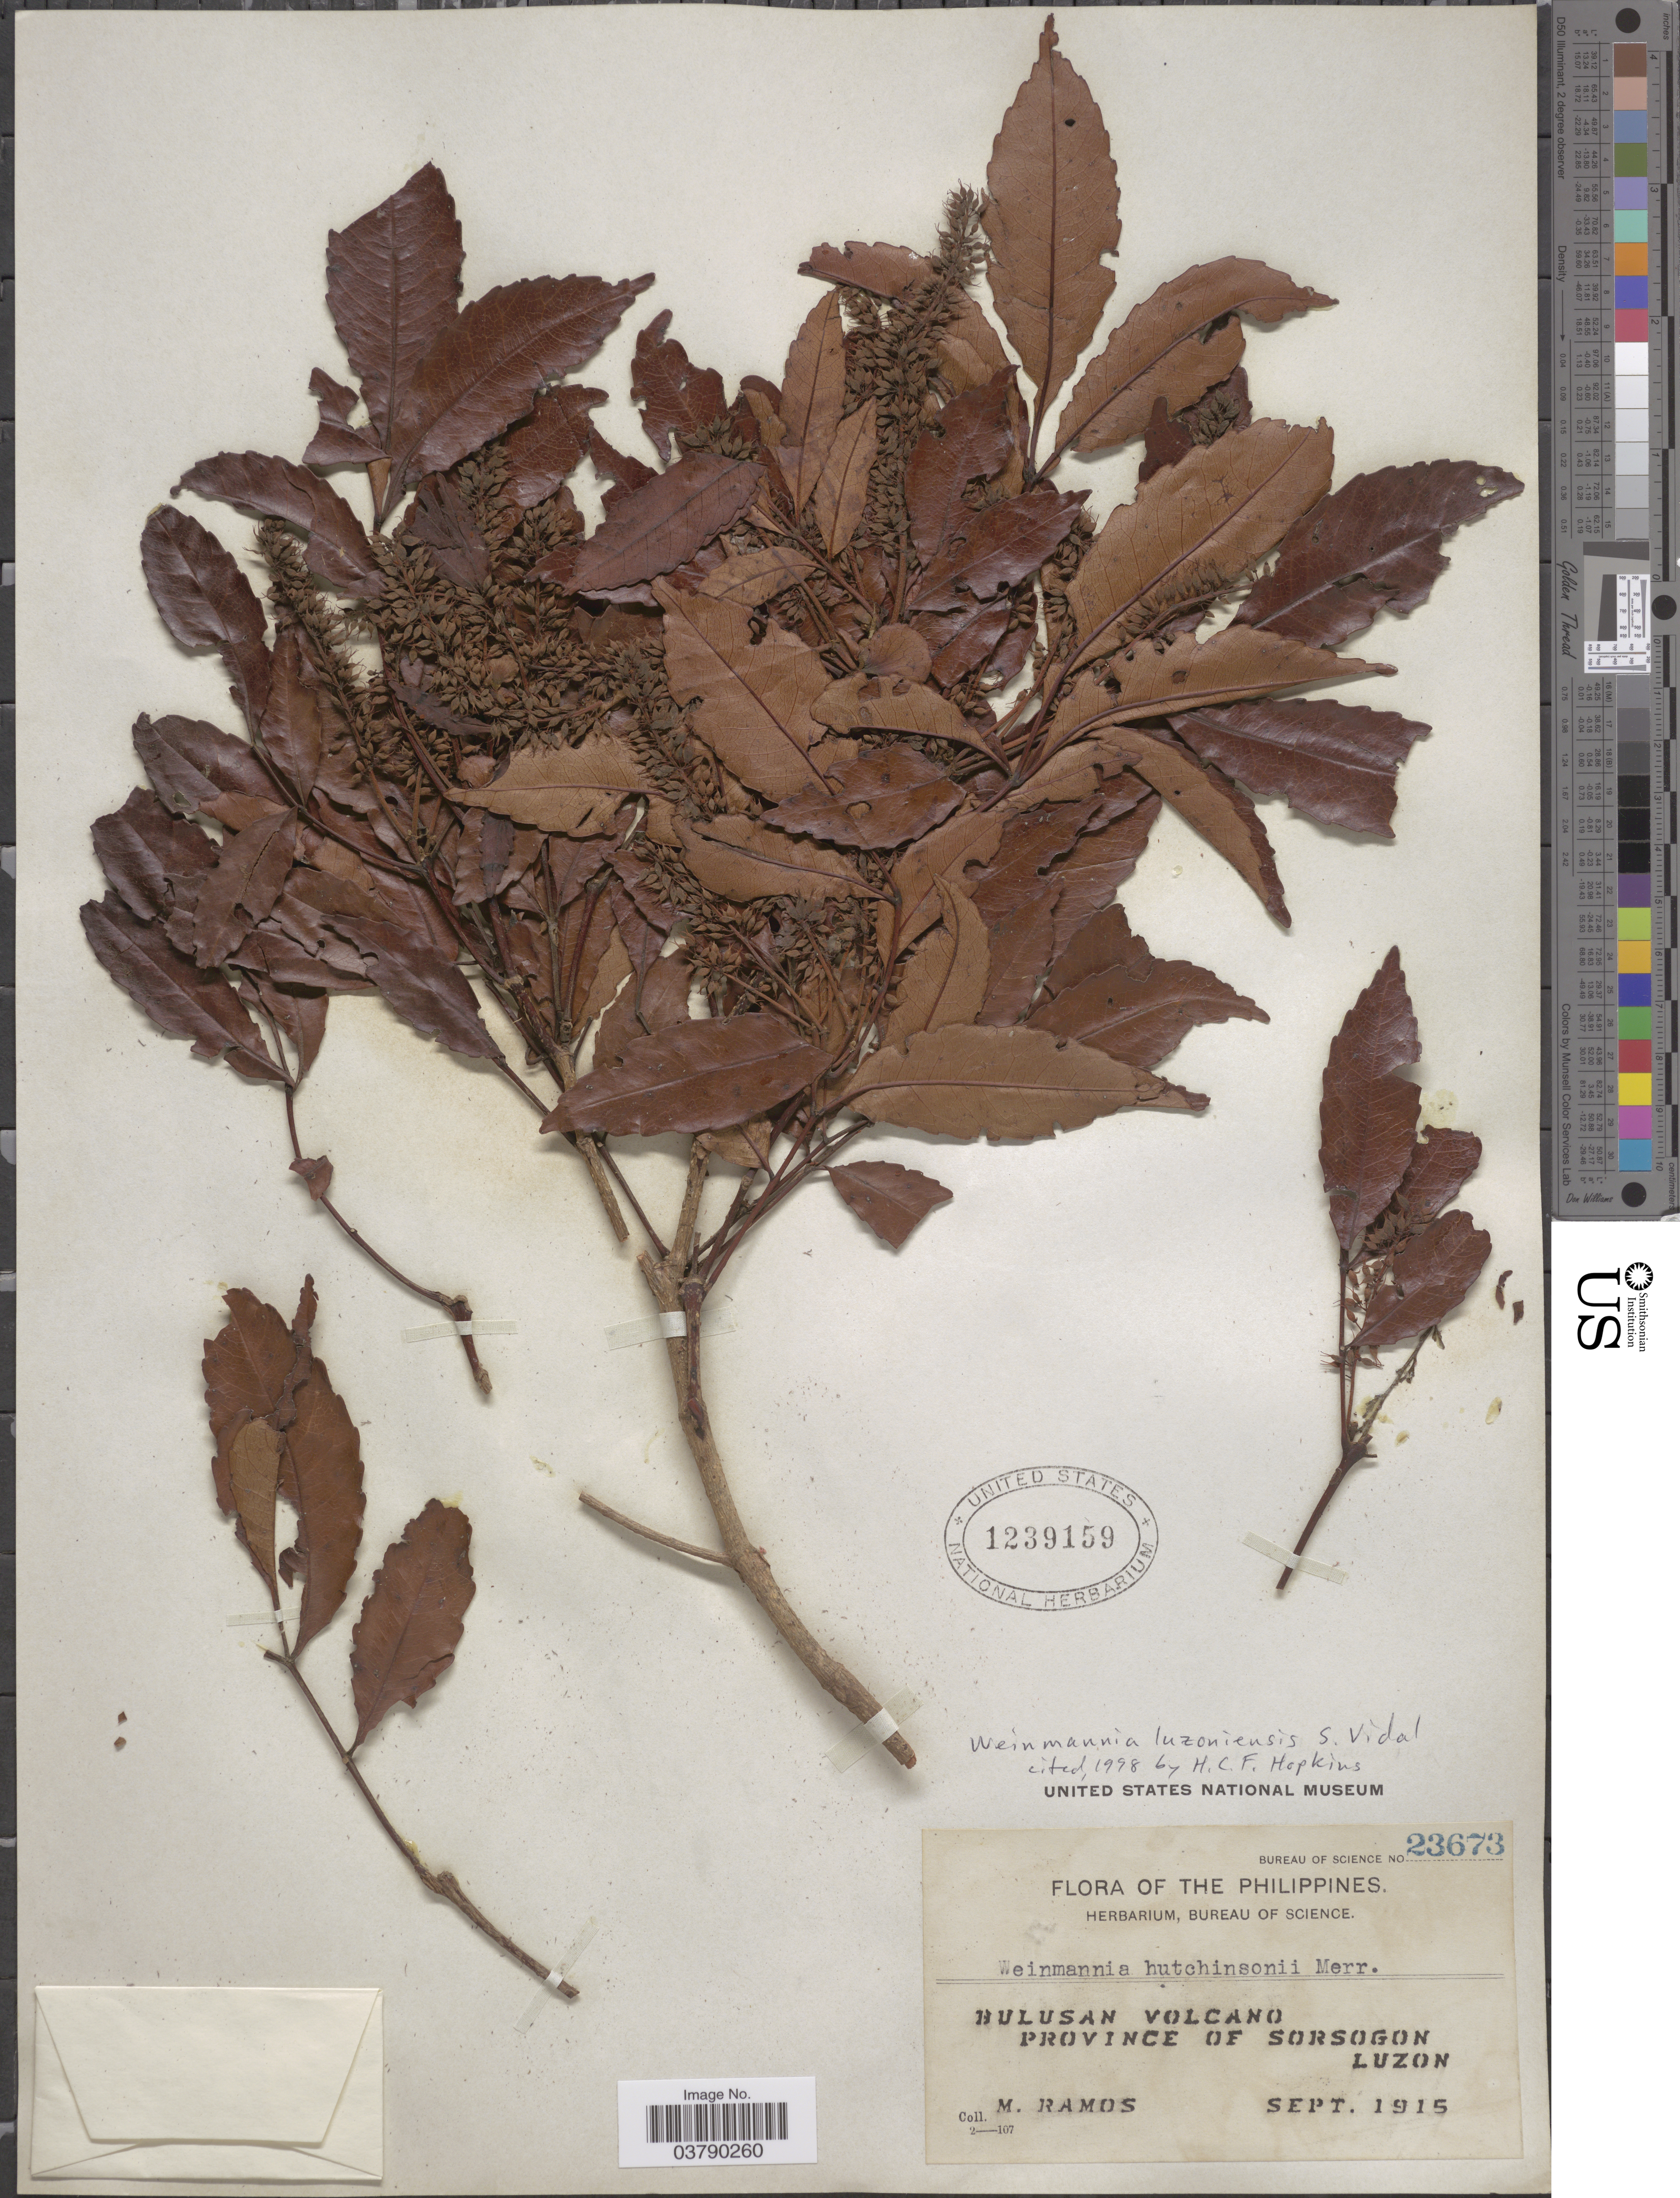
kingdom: Plantae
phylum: Tracheophyta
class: Magnoliopsida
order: Oxalidales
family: Cunoniaceae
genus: Pterophylla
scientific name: Pterophylla luzoniensis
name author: (S. Vidal) Pillon & H.C. Hopkins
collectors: M. Ramos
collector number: Bureau of Science 23673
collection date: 1915-09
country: Philippines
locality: Bulusan Volcano. Province of Sorsogon. Luzon.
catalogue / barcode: US 1239159